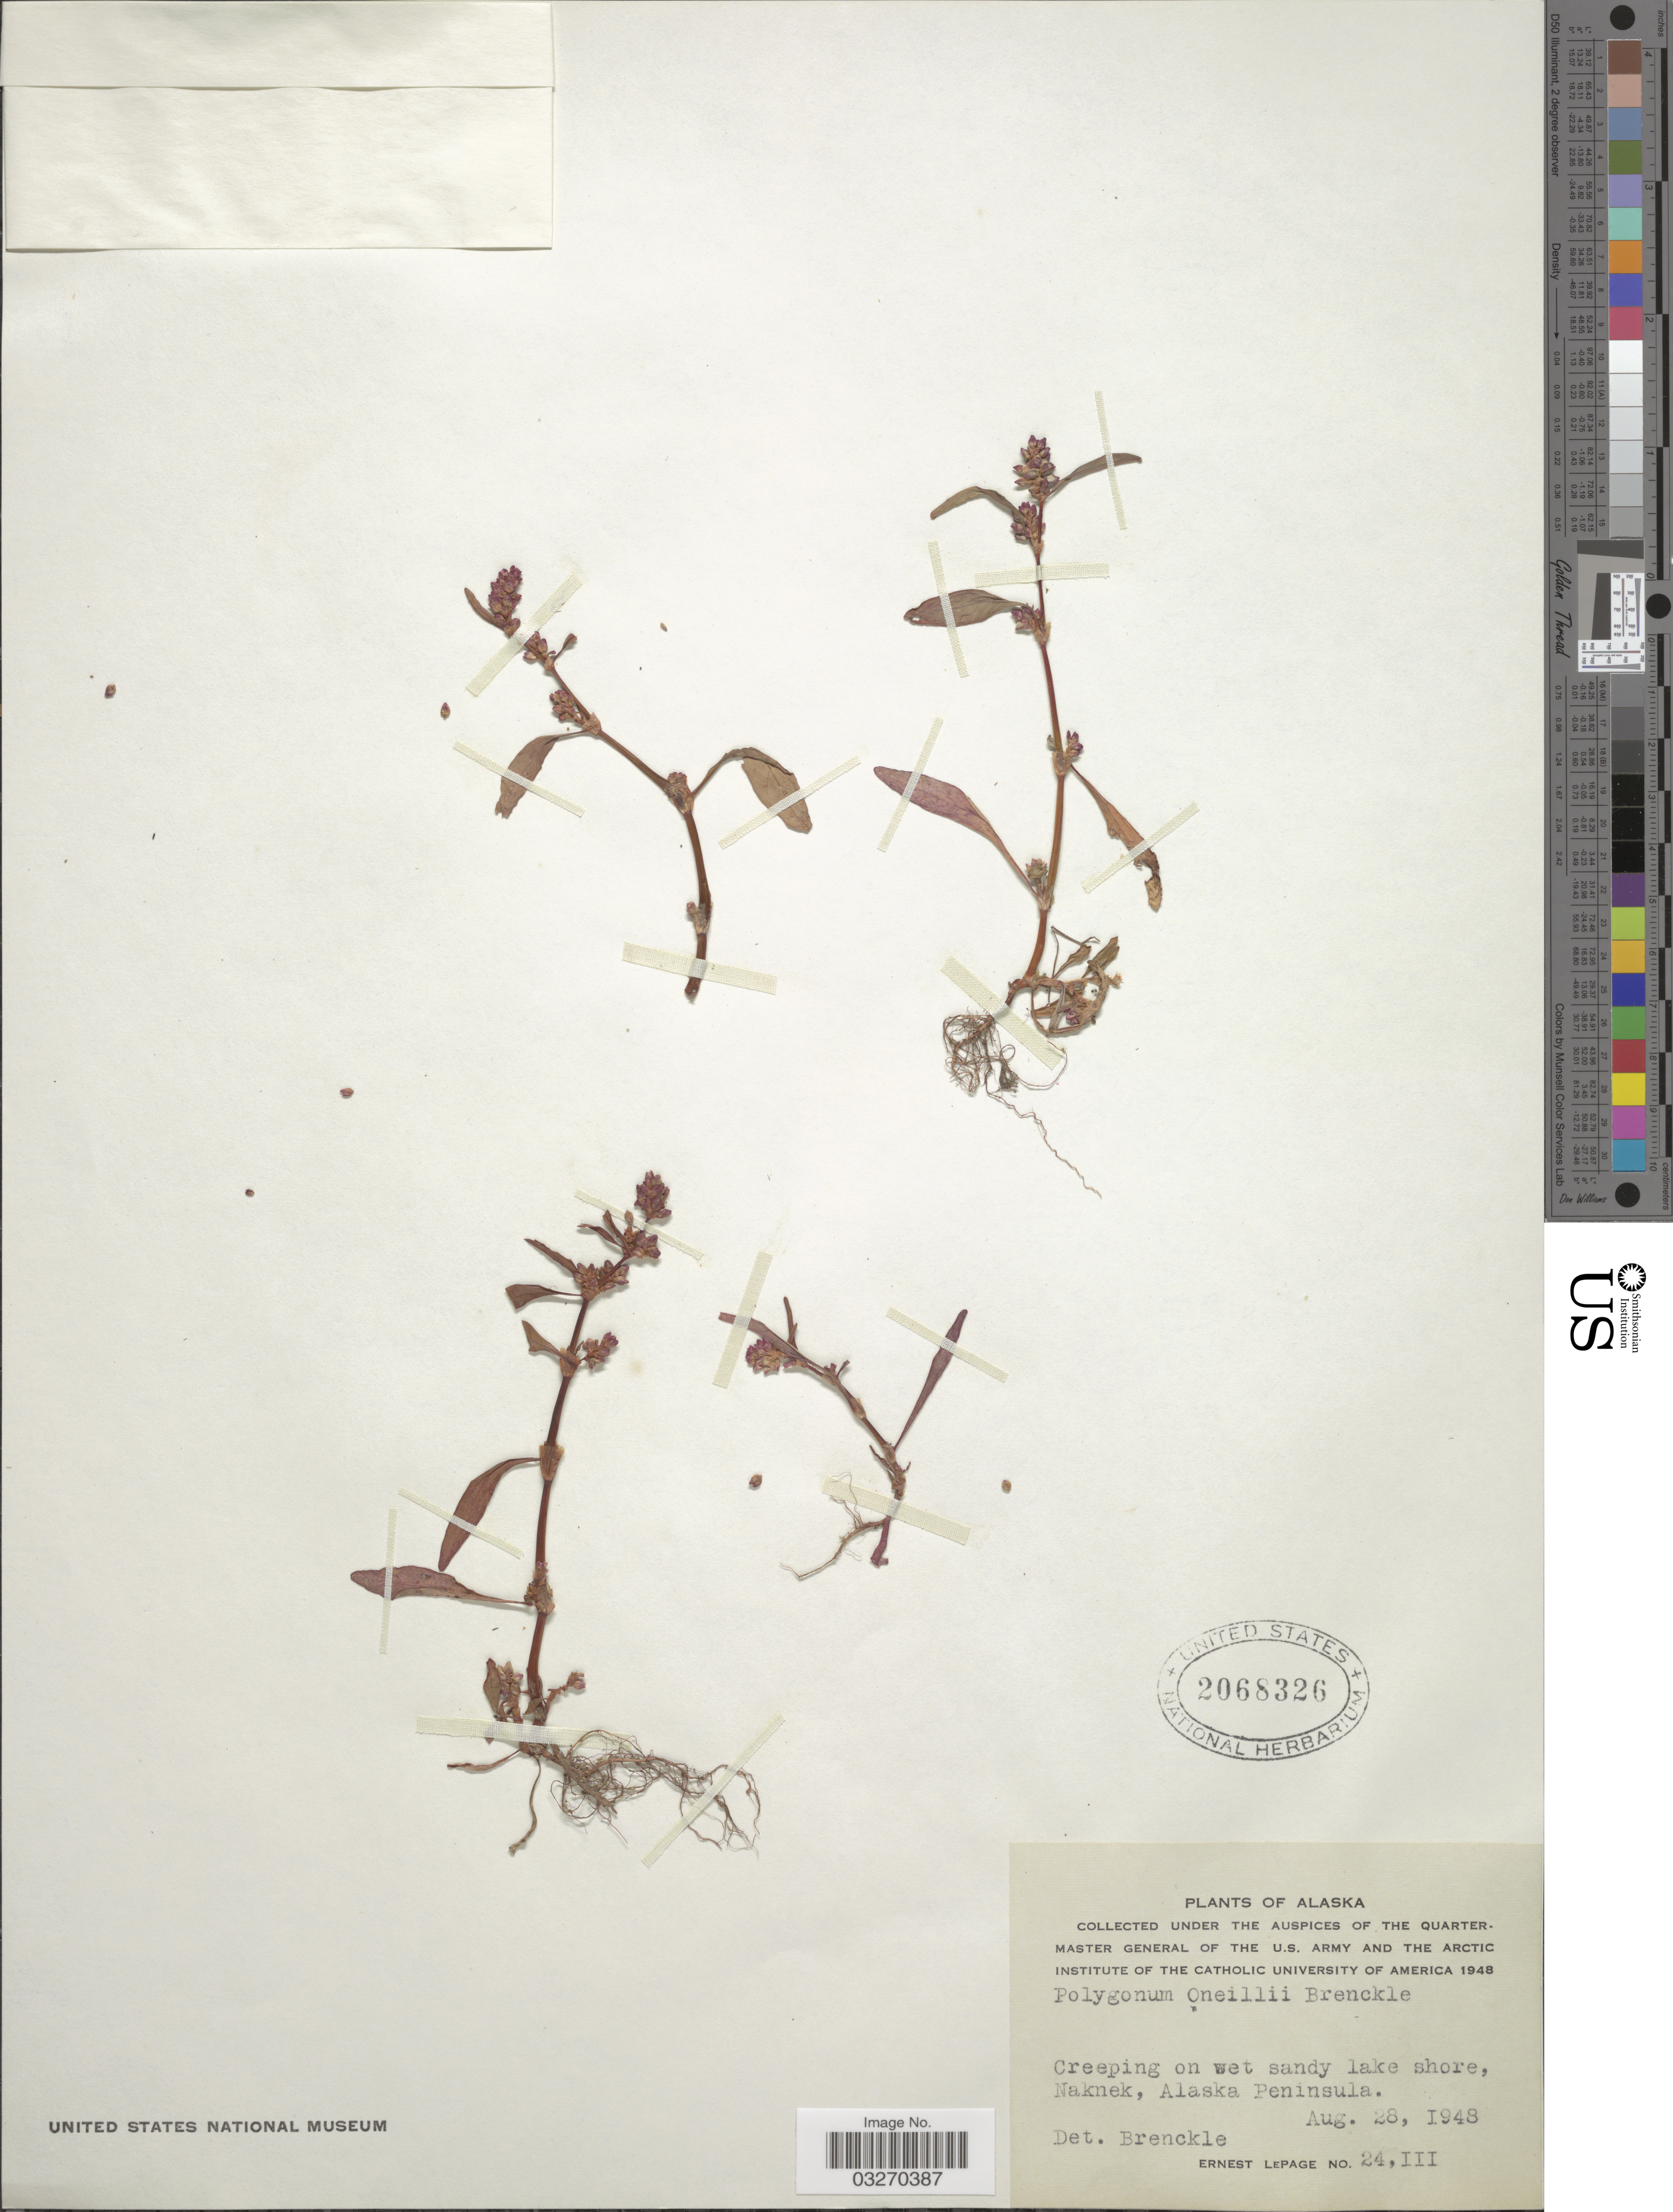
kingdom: Plantae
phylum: Tracheophyta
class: Magnoliopsida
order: Caryophyllales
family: Polygonaceae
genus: Persicaria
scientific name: Persicaria lapathifolia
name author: (L.) Delarbre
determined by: Atha, D. E.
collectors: E. Lepage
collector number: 24III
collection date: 1948-08-28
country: United States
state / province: Alaska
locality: Naknek, Alaska Peninsula.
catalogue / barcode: US 2068326